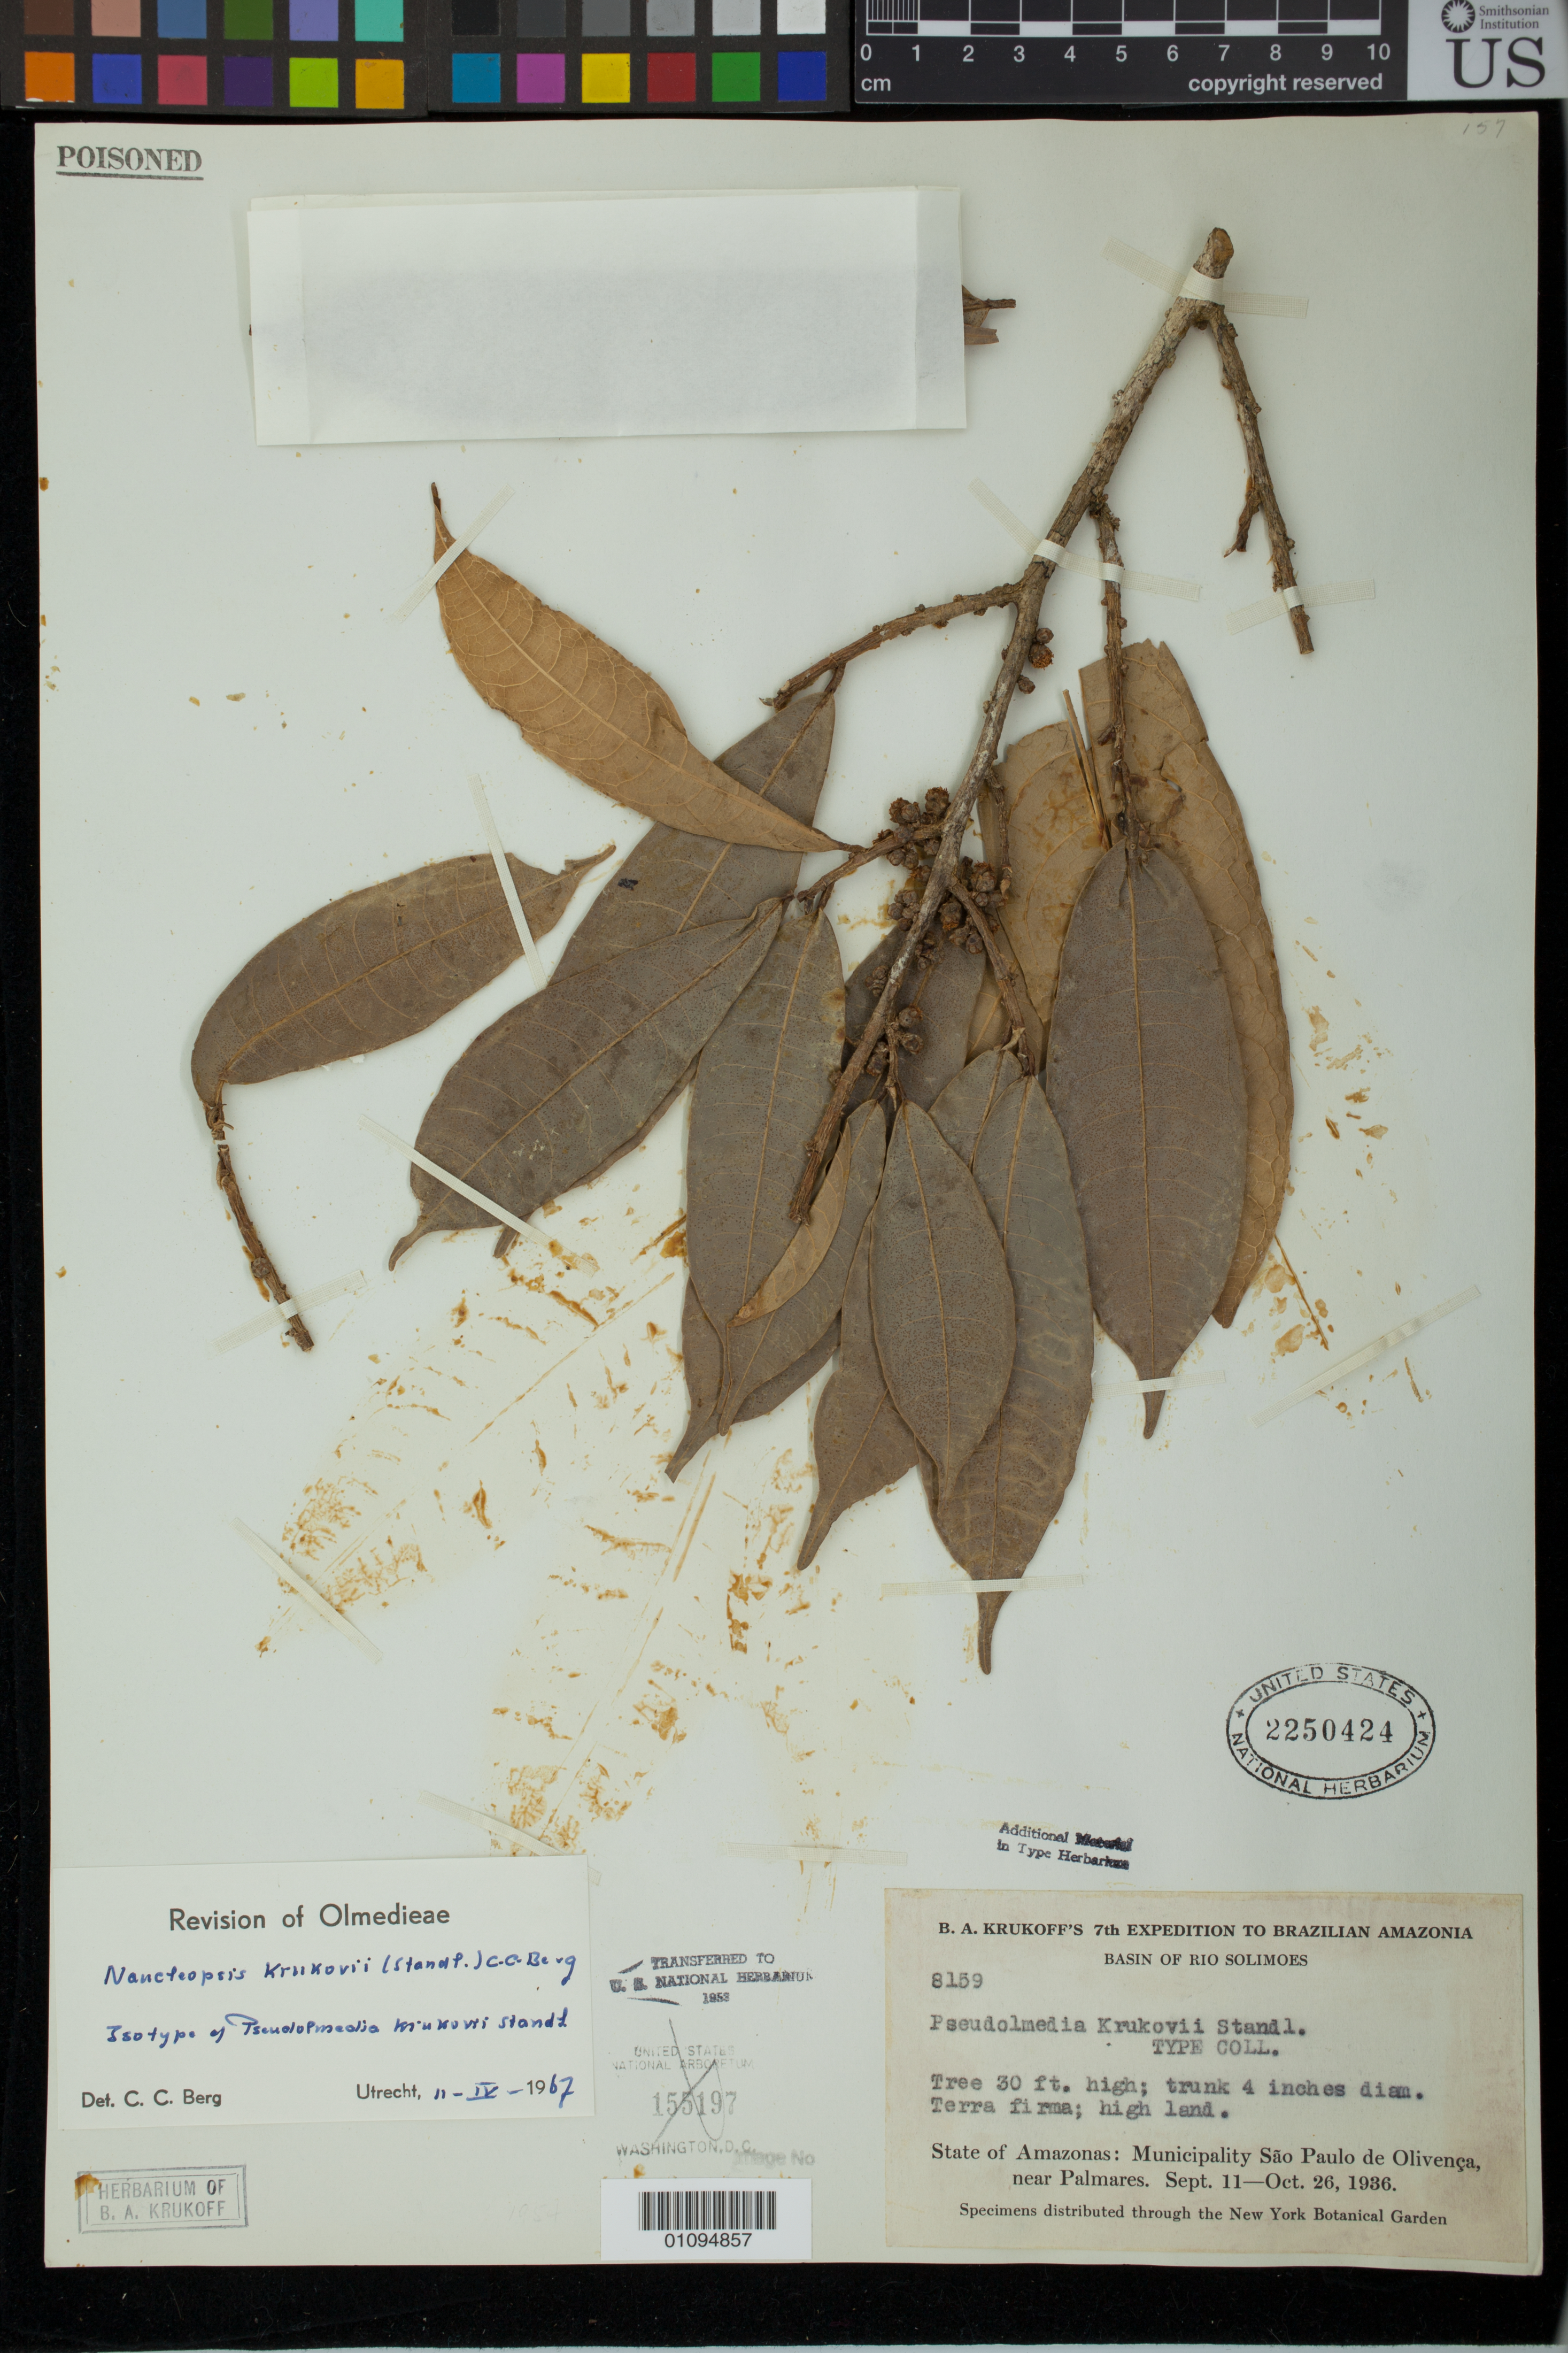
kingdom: Plantae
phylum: Tracheophyta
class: Magnoliopsida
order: Rosales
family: Moraceae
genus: Pseudolmedia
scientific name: Pseudolmedia krukovii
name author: Standl.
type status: Isotype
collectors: B. A. Krukoff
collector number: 8159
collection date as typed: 11 Sep 1936 to 26 Oct 1936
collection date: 1936-09-11/1936-10-26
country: Brazil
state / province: Amazonas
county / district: São Paulo de Olivença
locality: Near Palmares.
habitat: Terra firma, high land.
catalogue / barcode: US 2250424